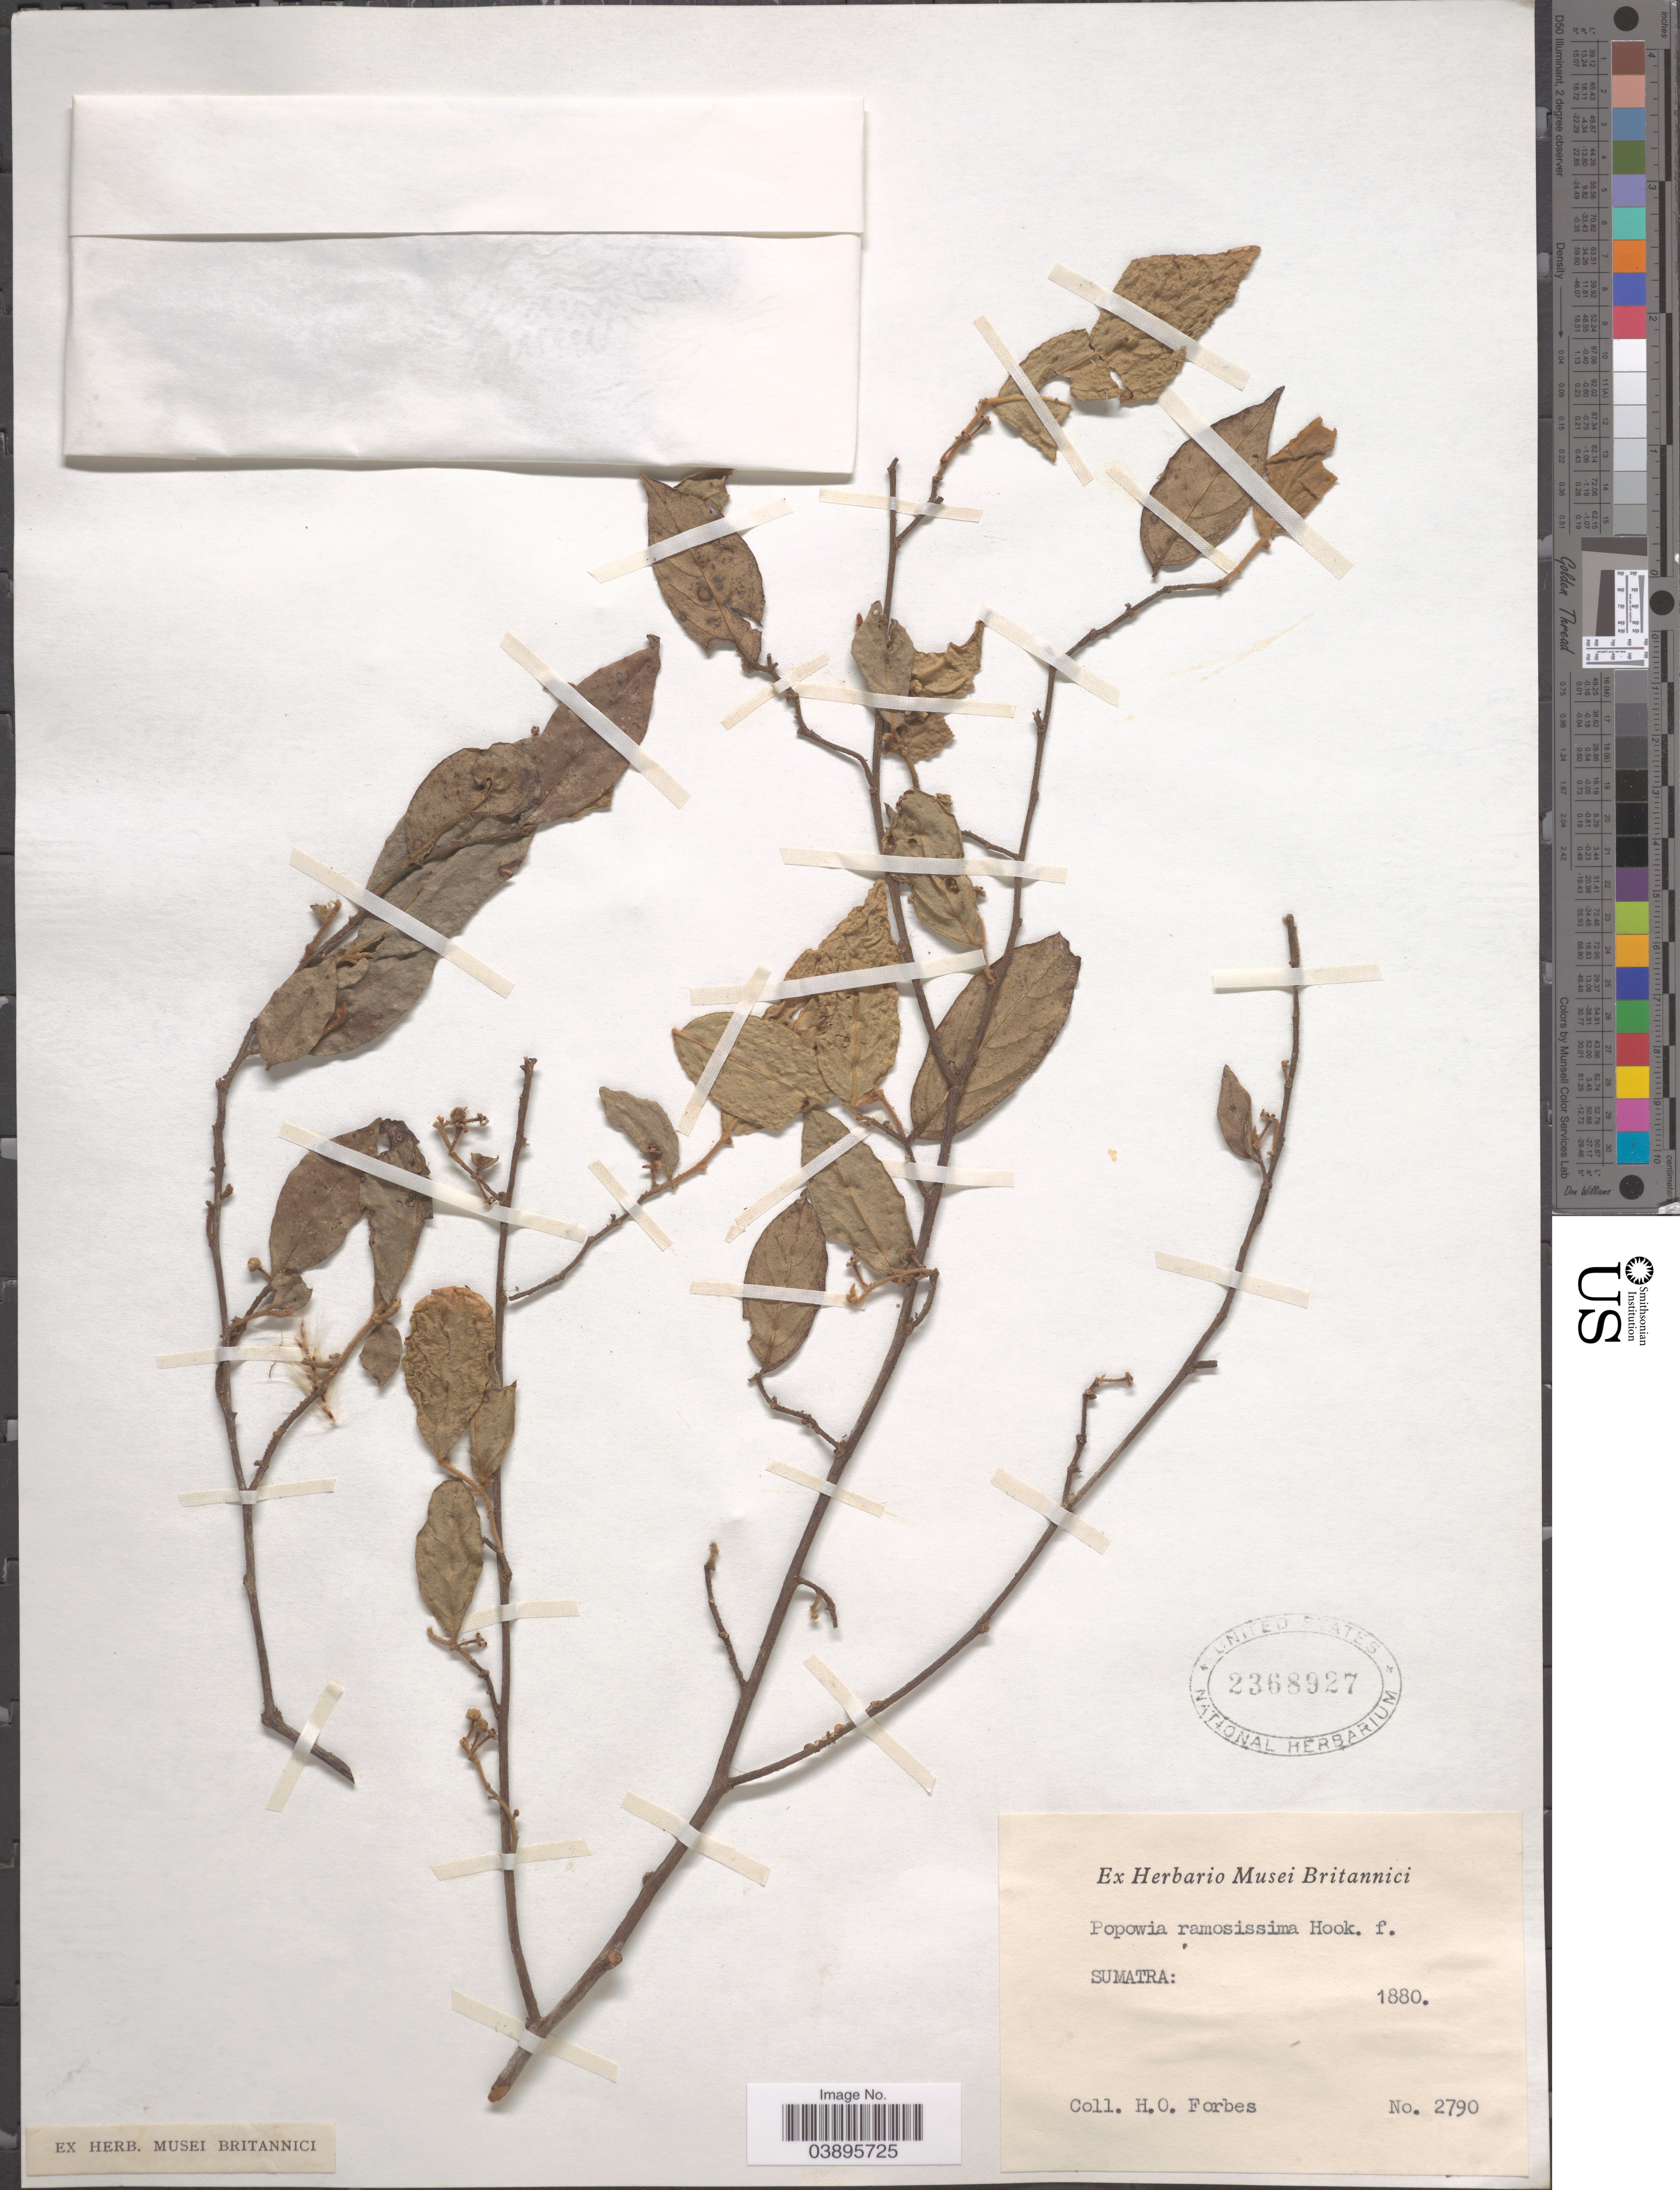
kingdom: Plantae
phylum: Tracheophyta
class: Magnoliopsida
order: Magnoliales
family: Annonaceae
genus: Popowia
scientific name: Popowia ramosissima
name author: Hook. f. & Thomson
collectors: H. O. Forbes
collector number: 2790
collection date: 1880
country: Indonesia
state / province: Sumatra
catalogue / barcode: US 2368927